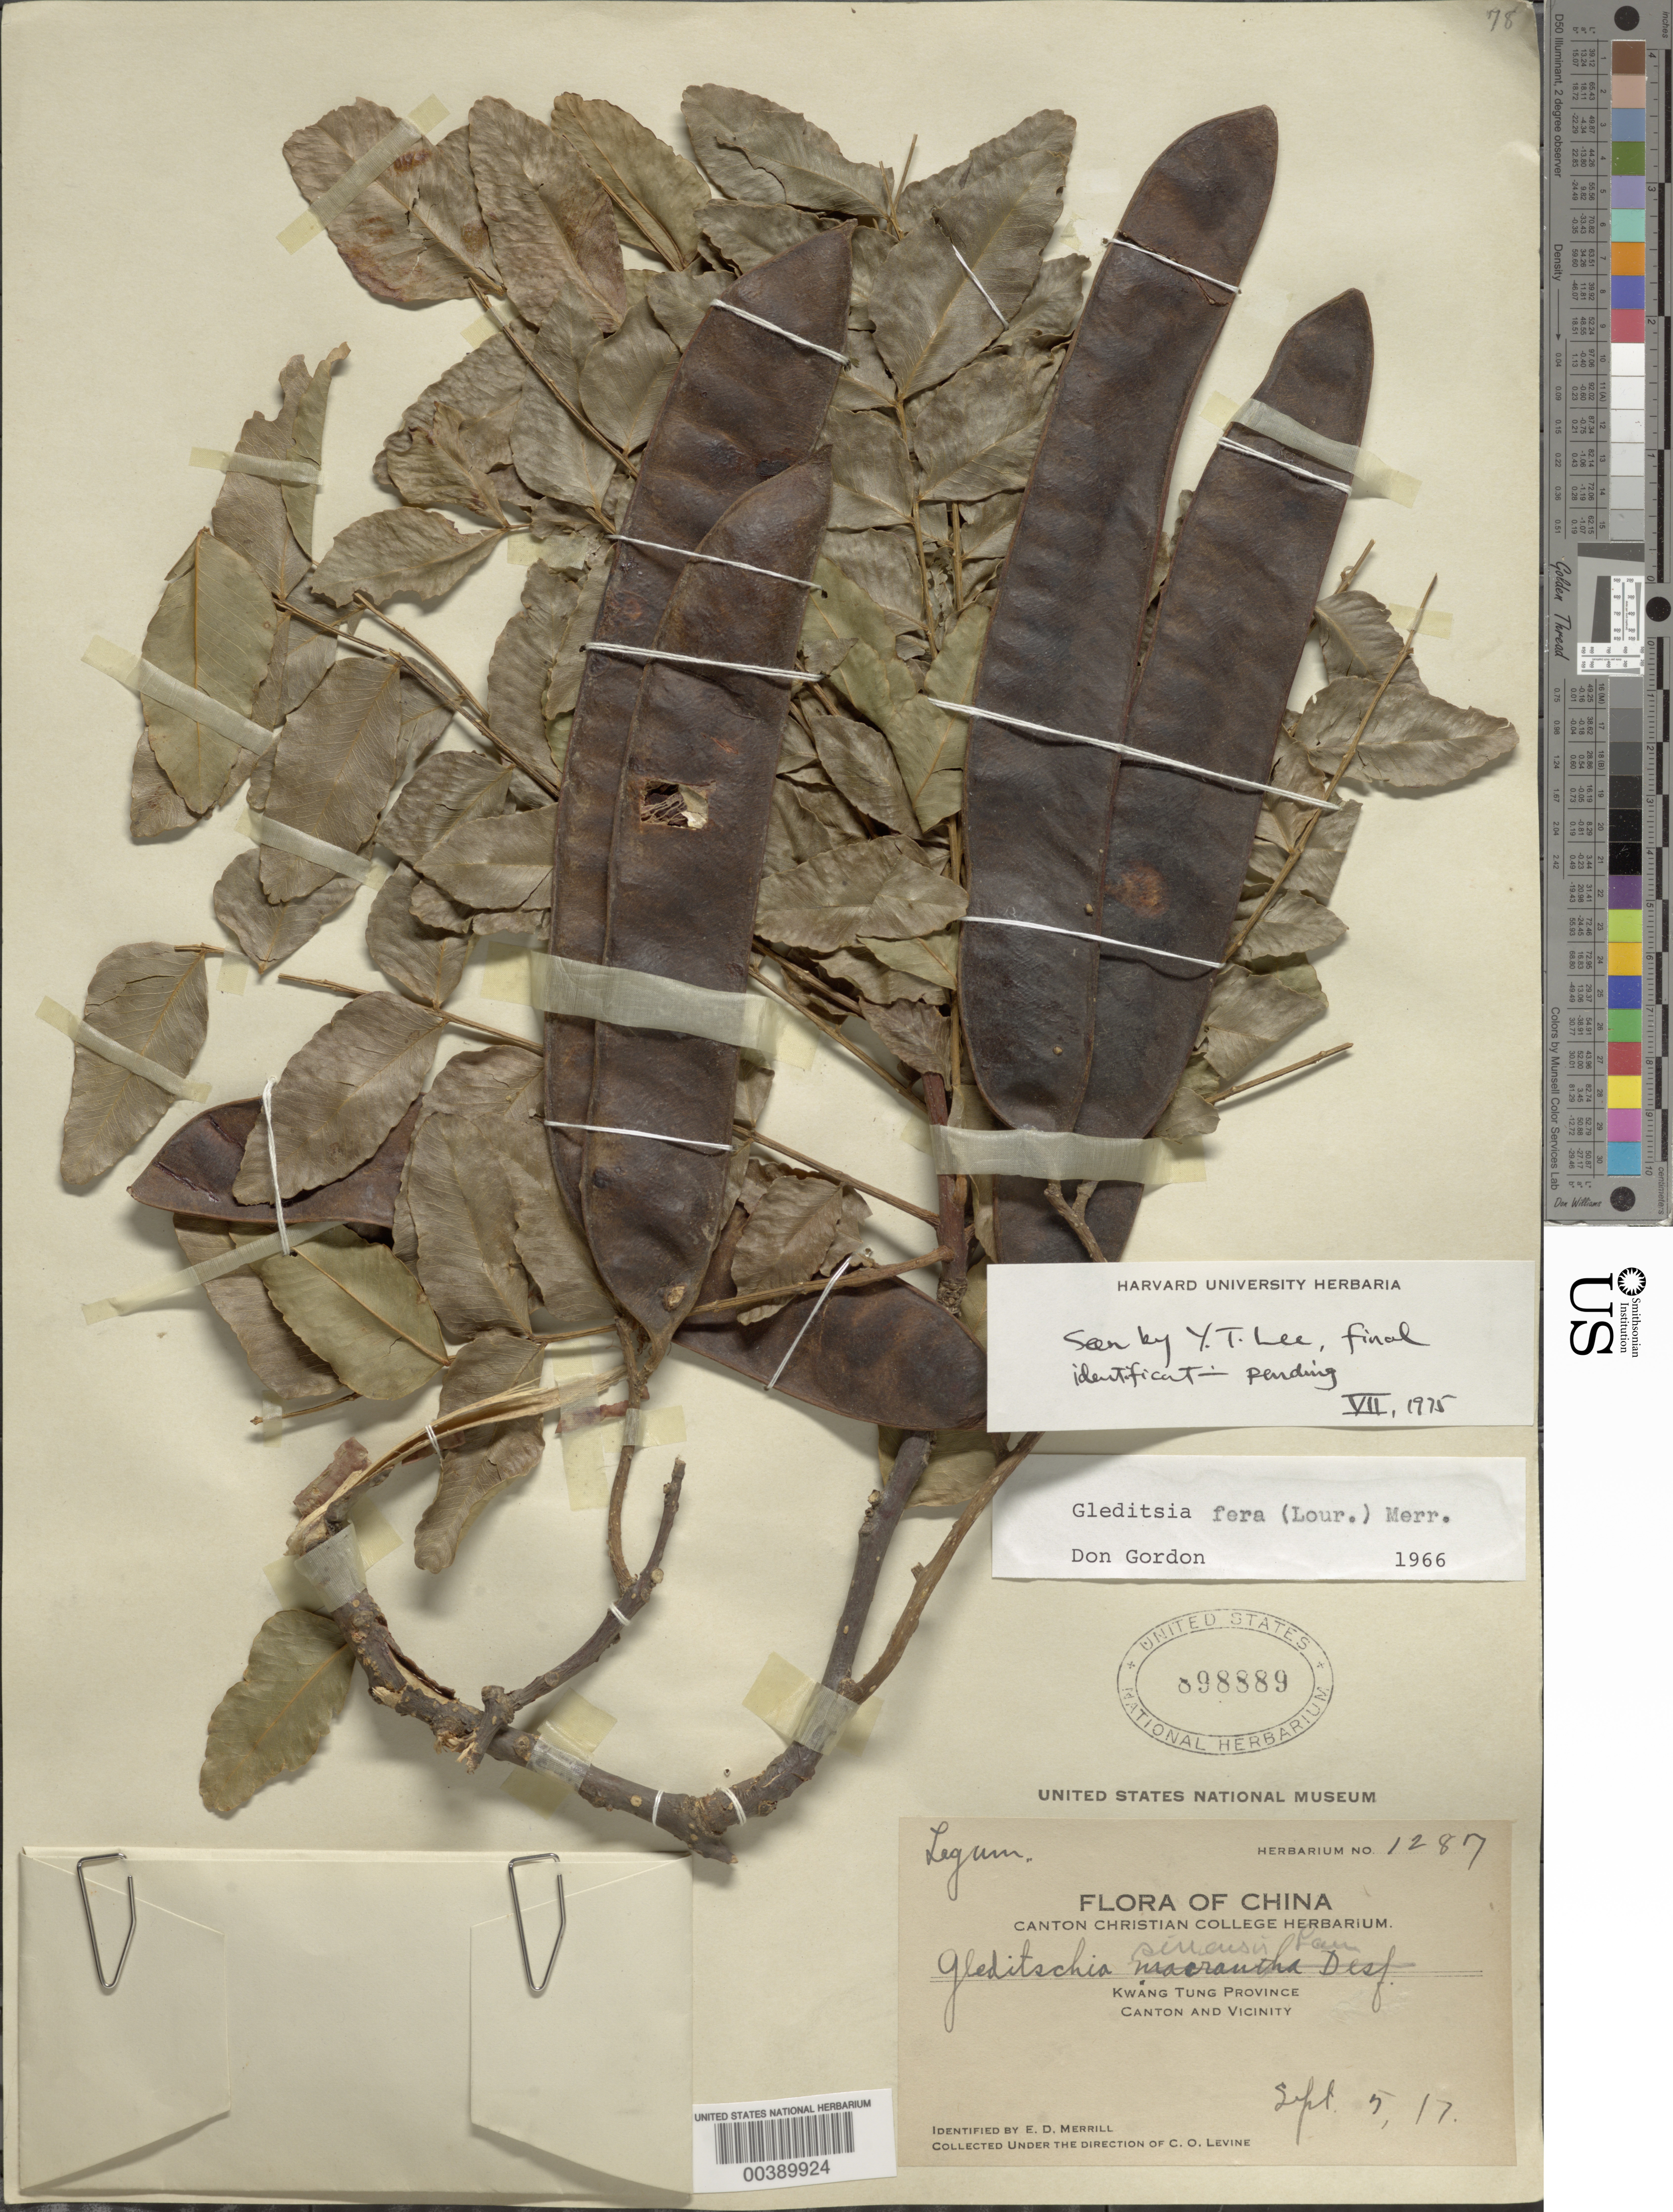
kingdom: Plantae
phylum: Tracheophyta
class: Magnoliopsida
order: Fabales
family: Fabaceae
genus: Gleditsia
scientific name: Gleditsia sp.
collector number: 1287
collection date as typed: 05 Sep 1917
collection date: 1917-09-05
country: China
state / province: Guangdong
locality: Canton and vicinity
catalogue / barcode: US 898889